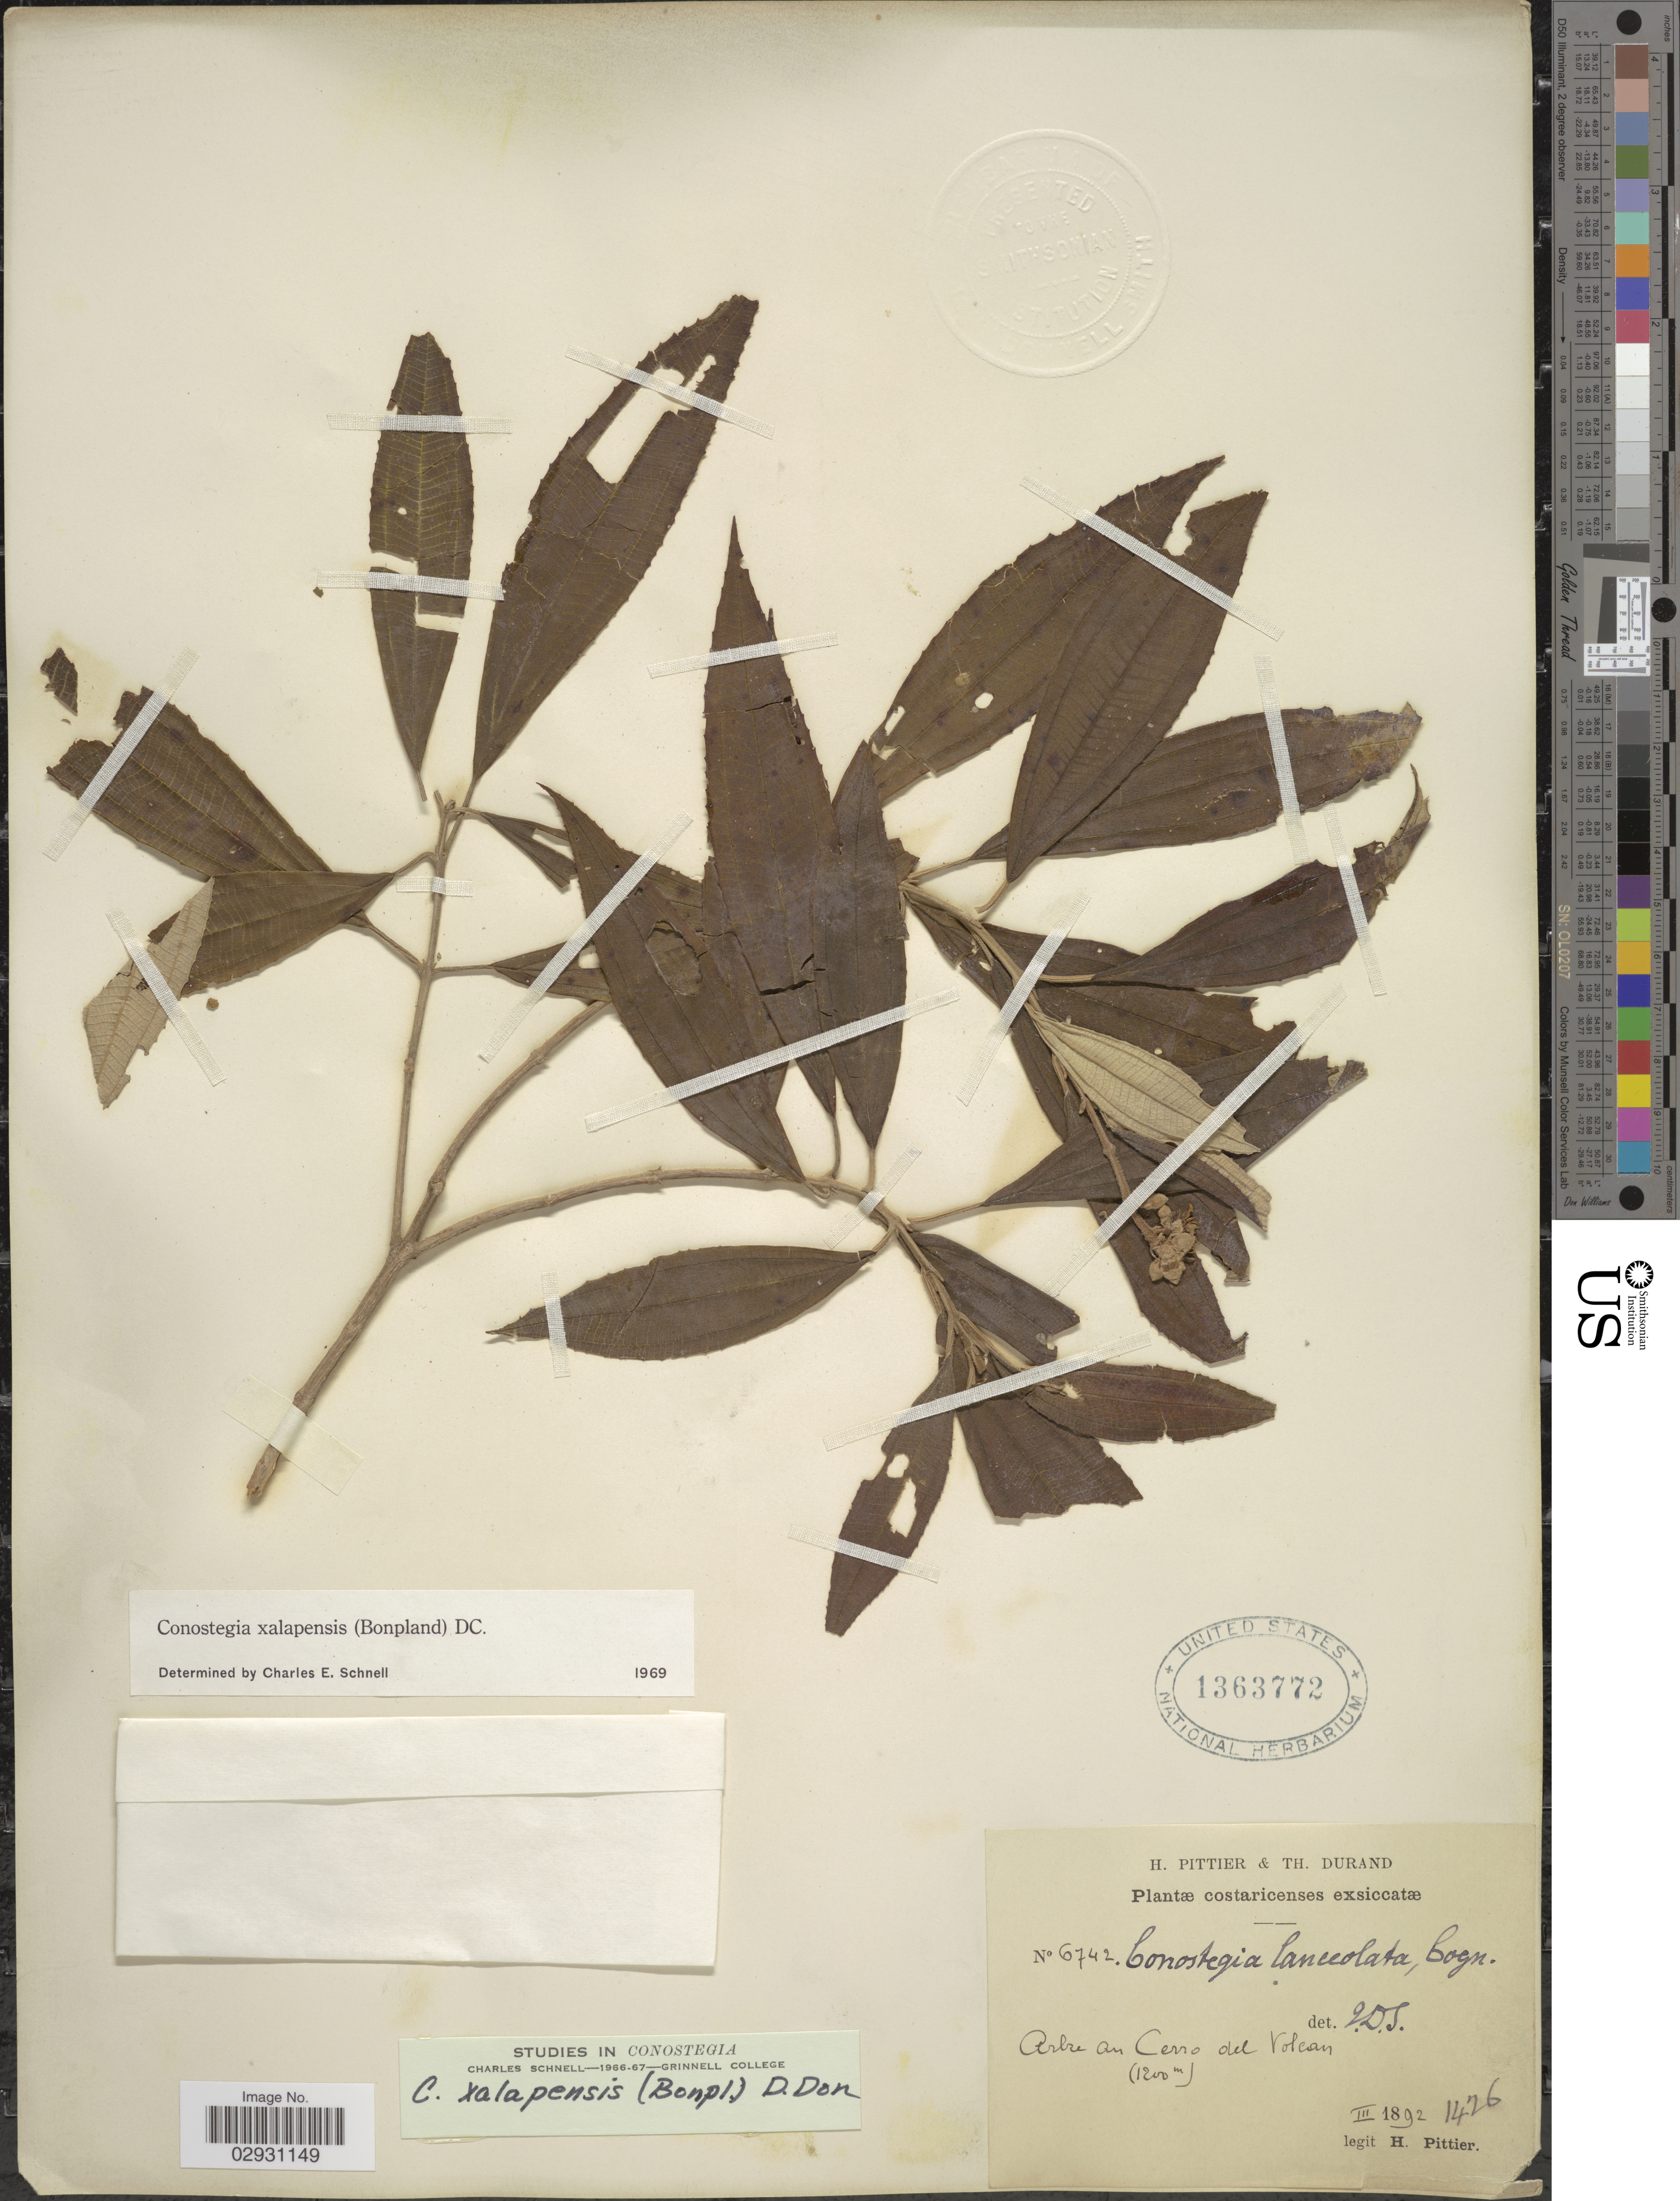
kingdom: Plantae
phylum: Tracheophyta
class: Magnoliopsida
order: Myrtales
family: Melastomataceae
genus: Conostegia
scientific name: Conostegia quadrangularis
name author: Schltdl. ex Steud.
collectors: H. F. Pittier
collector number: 6742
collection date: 1892-03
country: Costa Rica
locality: Costaricenses. Arbre an Cerro del Volcan.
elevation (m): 1200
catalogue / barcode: US 1363772